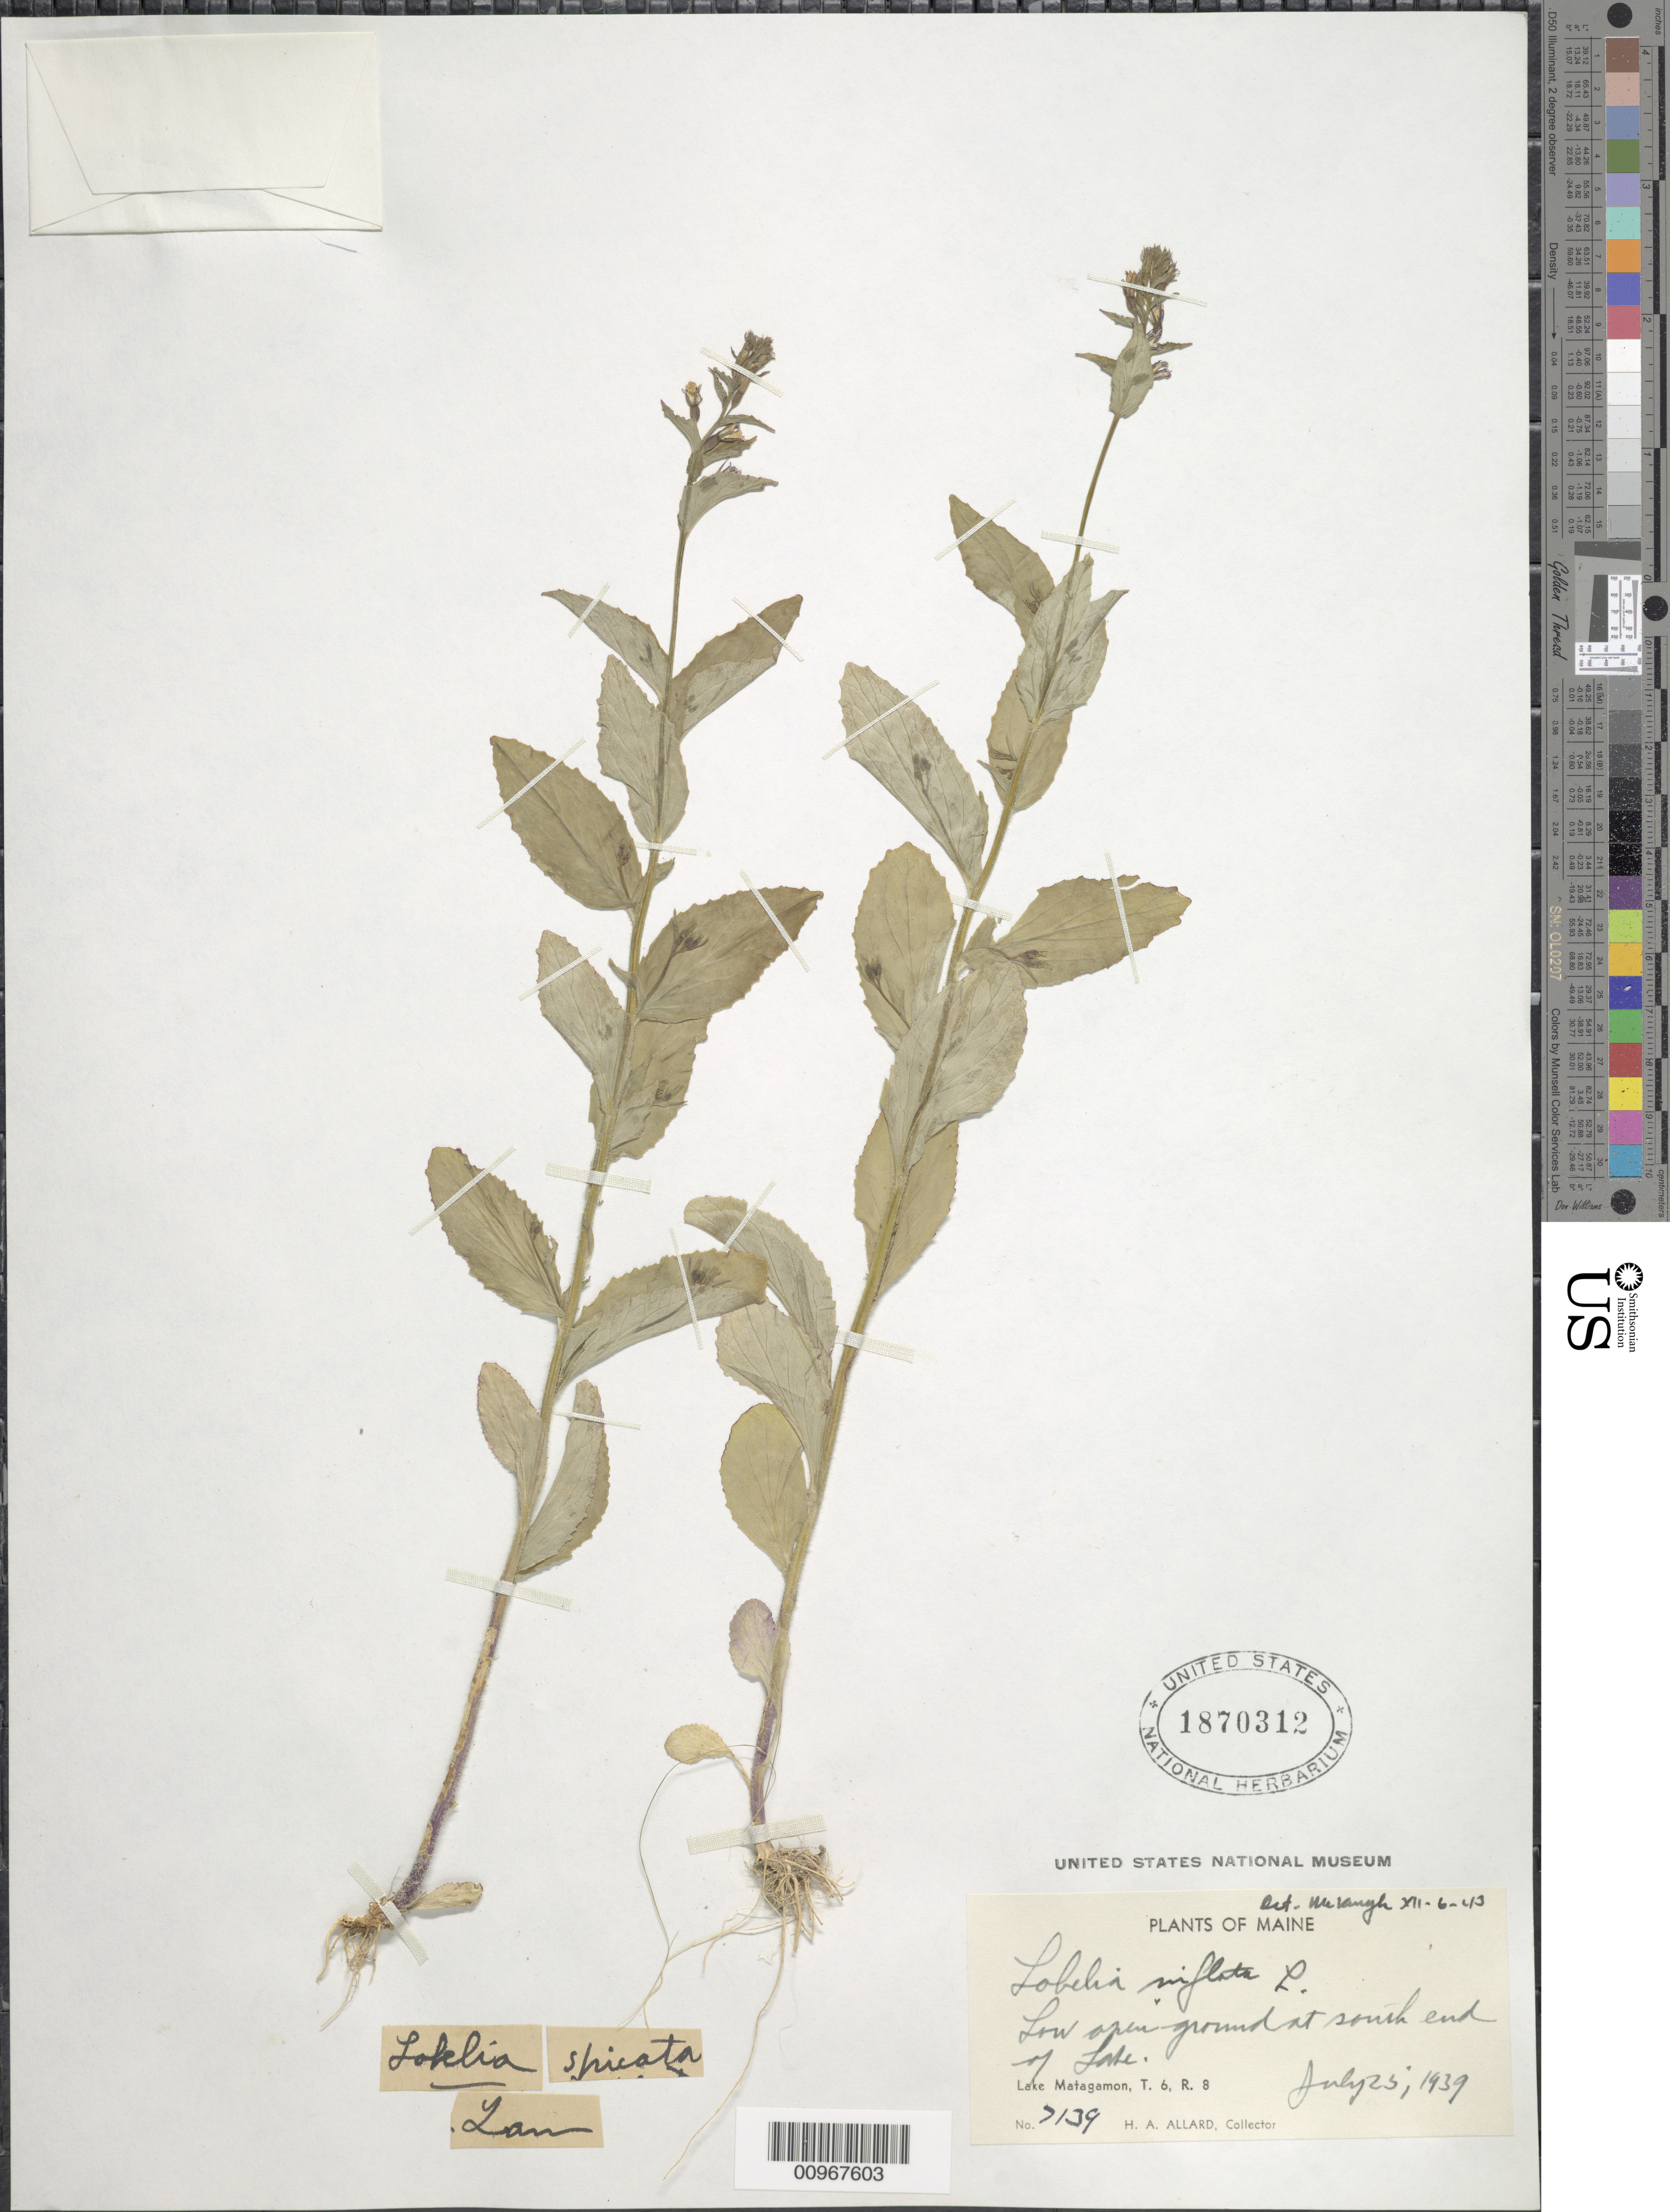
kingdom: Plantae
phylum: Tracheophyta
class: Magnoliopsida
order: Asterales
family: Campanulaceae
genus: Lobelia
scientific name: Lobelia inflata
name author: L.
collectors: H. A. Allard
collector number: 7139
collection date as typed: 25 Jul 1939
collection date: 1939-07-25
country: United States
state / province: Maine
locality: At south end of Lake Matagamon, T. 6, R. 8.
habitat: low open ground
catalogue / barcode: US 1870312